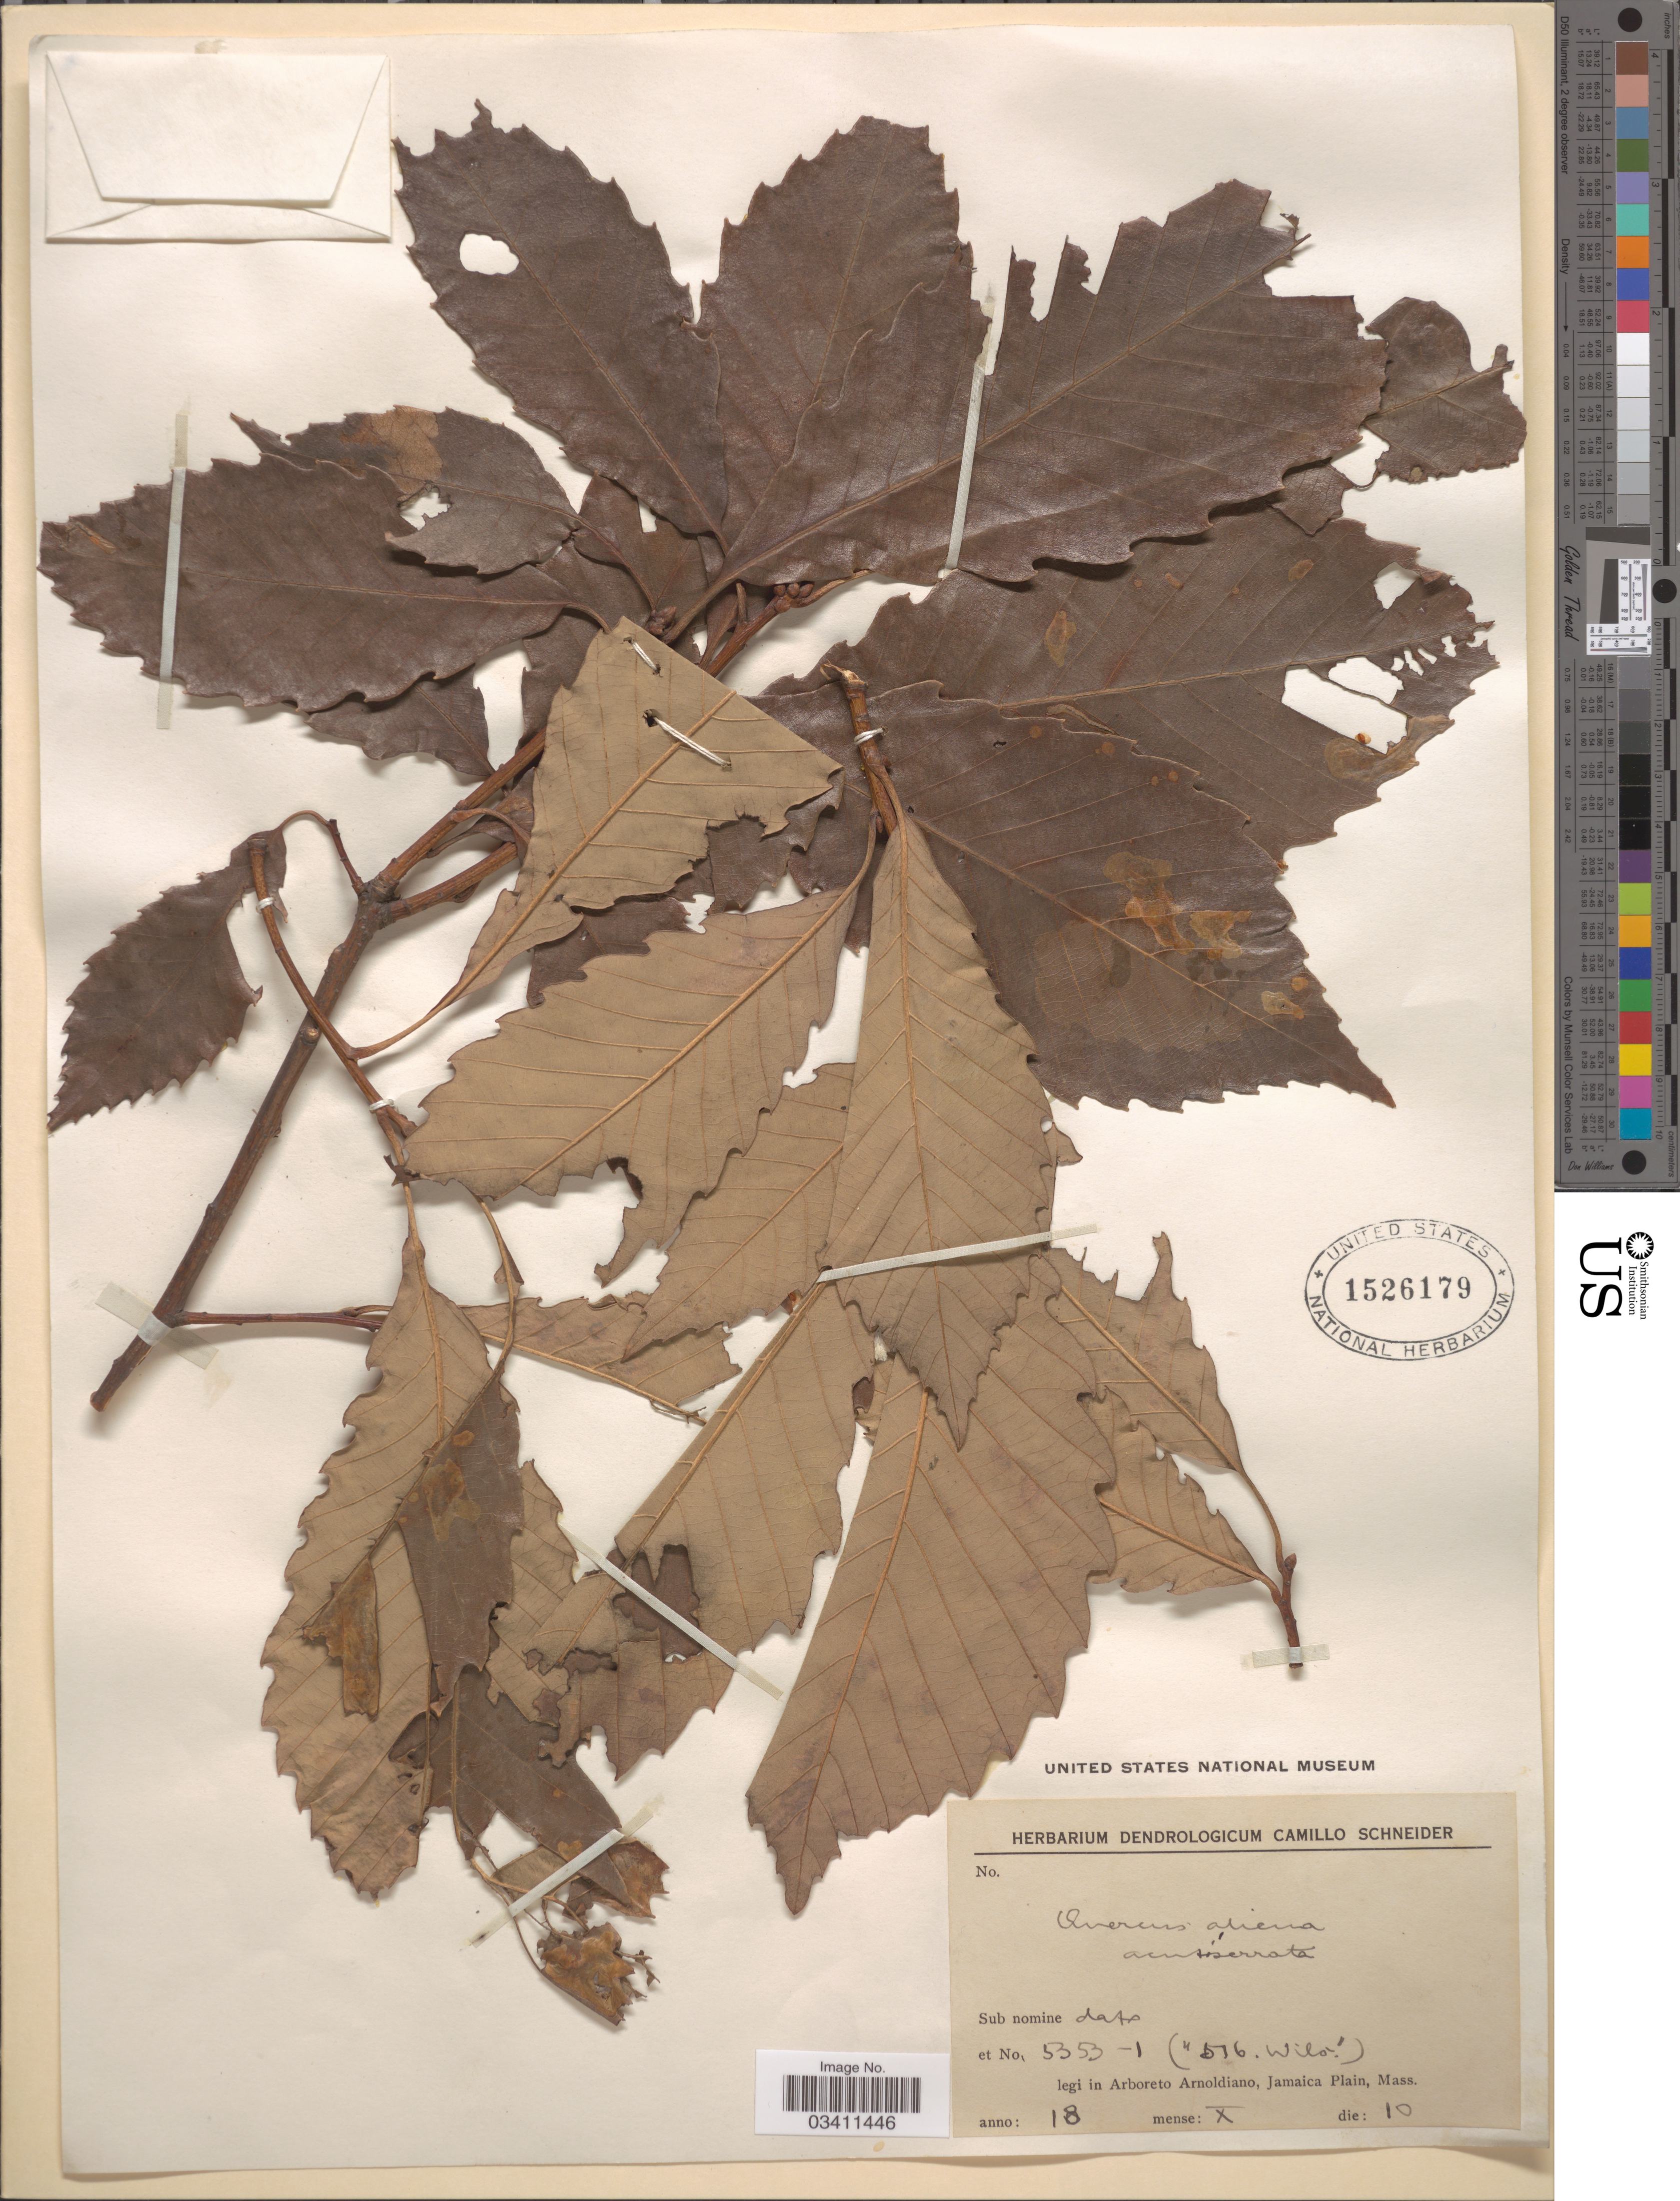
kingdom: Plantae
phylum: Tracheophyta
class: Magnoliopsida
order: Fagales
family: Fagaceae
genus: Quercus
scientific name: Quercus aliena var. acutiserrata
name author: Maxim.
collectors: ex herb. Dendrologicum C. Schneider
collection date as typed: Transcribed d/m/y: 10/10/18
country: United States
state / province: Massachusetts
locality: Arboreto Arnoldiano, Jamaica Plain.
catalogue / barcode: US 1526179